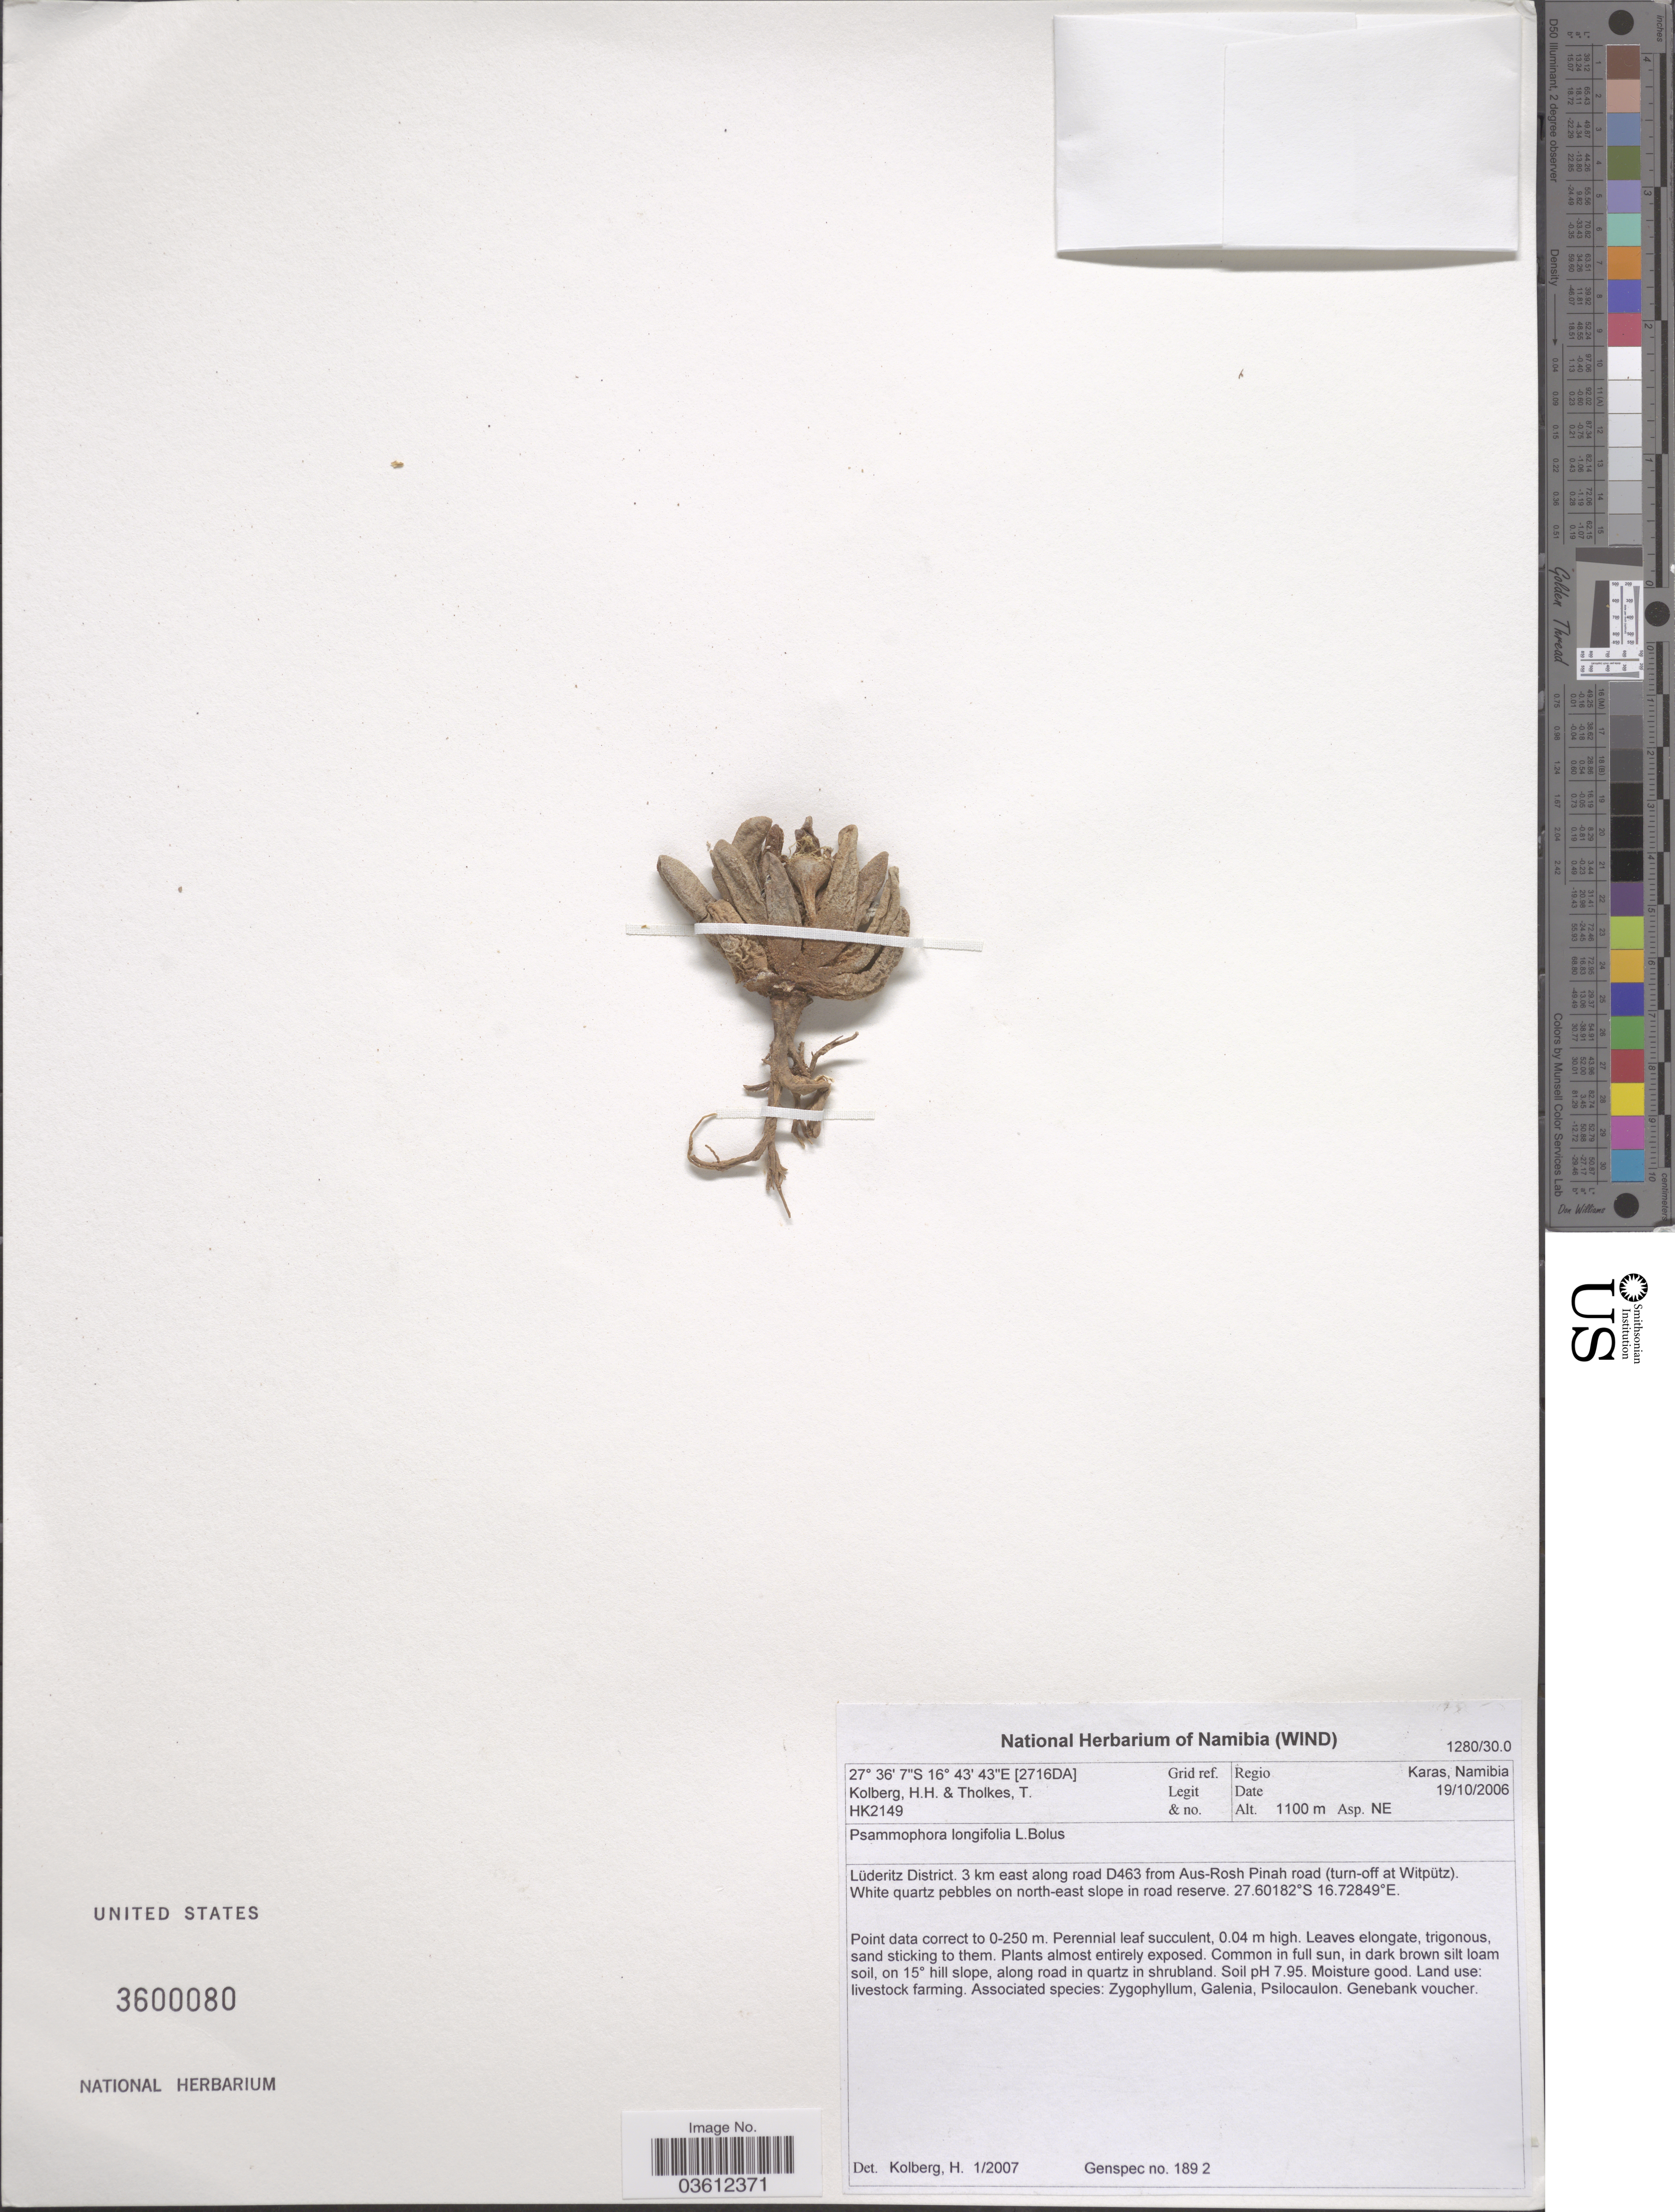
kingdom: Plantae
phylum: Tracheophyta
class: Magnoliopsida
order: Caryophyllales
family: Aizoaceae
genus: Psammophora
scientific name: Psammophora longifolia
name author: L. Bolus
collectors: H. H. Kolberg & T. Tholkes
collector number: HK2149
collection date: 2006-10-19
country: Namibia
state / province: Karas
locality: Grid ref. [2716DA]. Regio Karas. Lüdertiz District. 3 km east along road D463 from Aus-Rosh Pinah road (turn-off at Witpütz).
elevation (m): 1100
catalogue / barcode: US 3600080